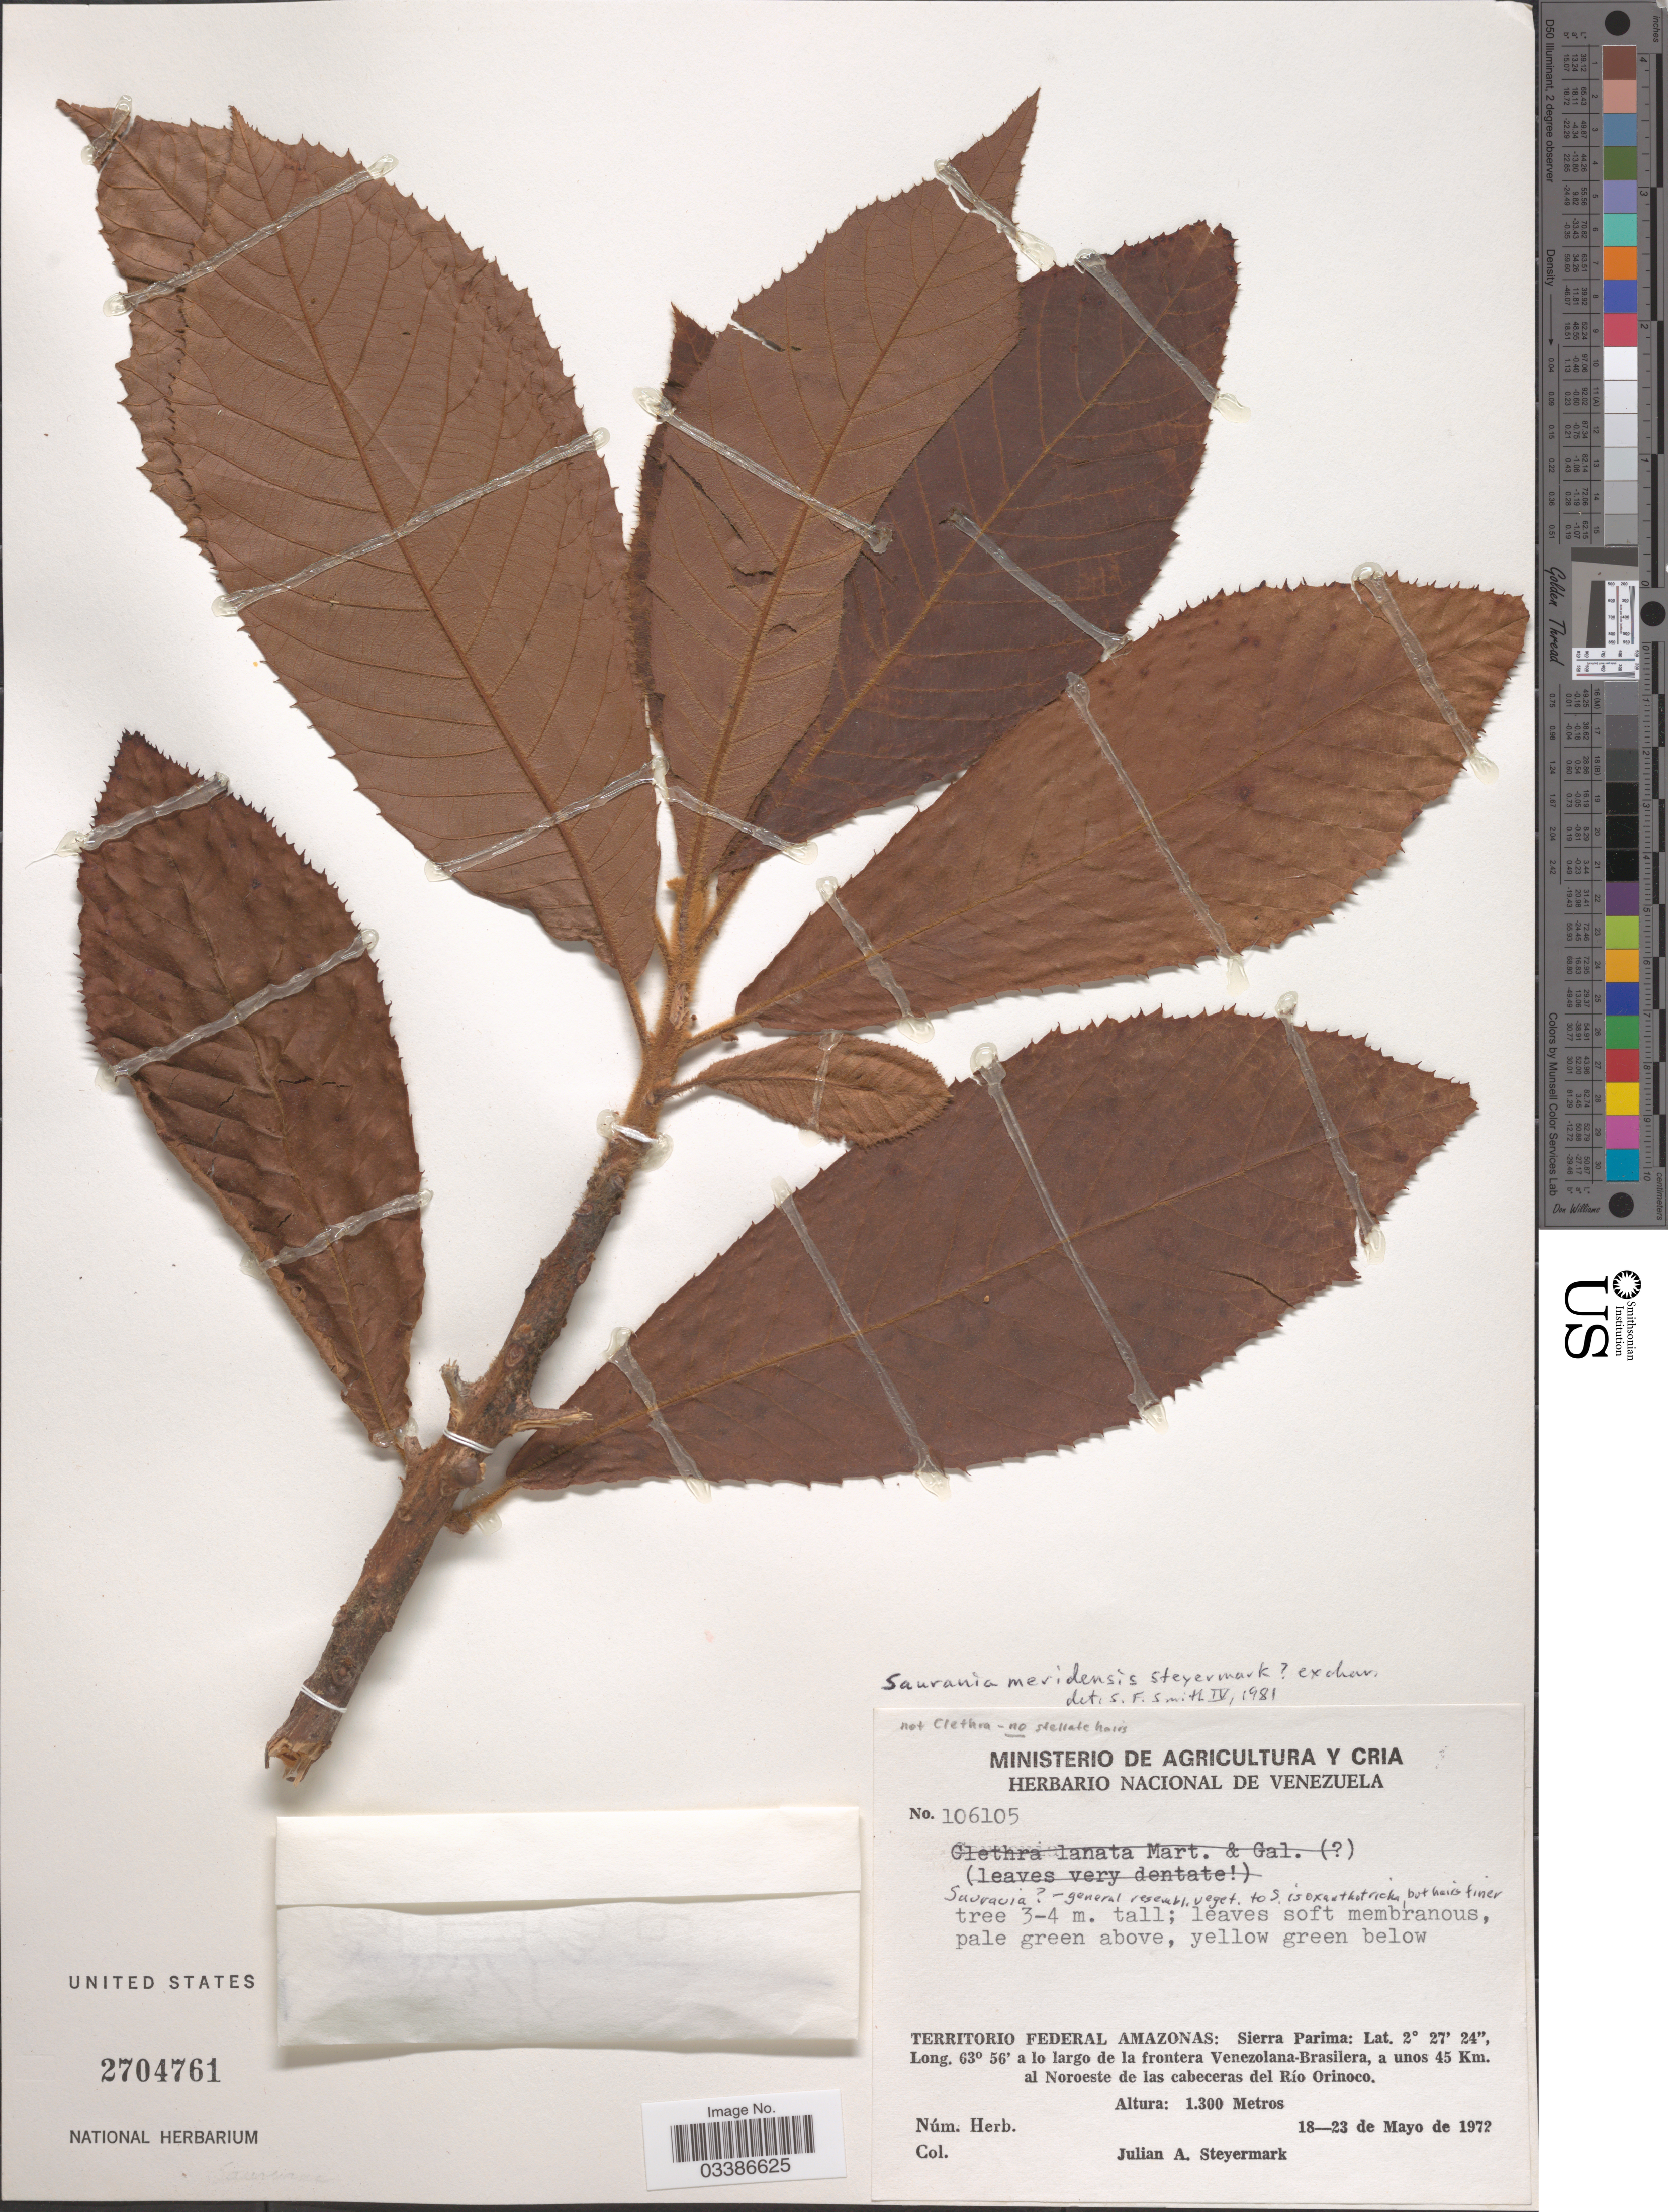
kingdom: Plantae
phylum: Tracheophyta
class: Magnoliopsida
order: Ericales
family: Actinidiaceae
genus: Saurauia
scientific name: Saurauia meridensis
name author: Steyerm.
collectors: J. Steyermark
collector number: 106105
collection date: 1972-05-18/1972-05-23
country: Venezuela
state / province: Amazonas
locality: Territorio Federal Amazonas: Sierra Parima: a lo largo de la frontera Venezolana-Brasilera, a unos 45 Km. al Noroeste de las cabeceras del Río Orinocco.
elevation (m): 1300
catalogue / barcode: US 2704761